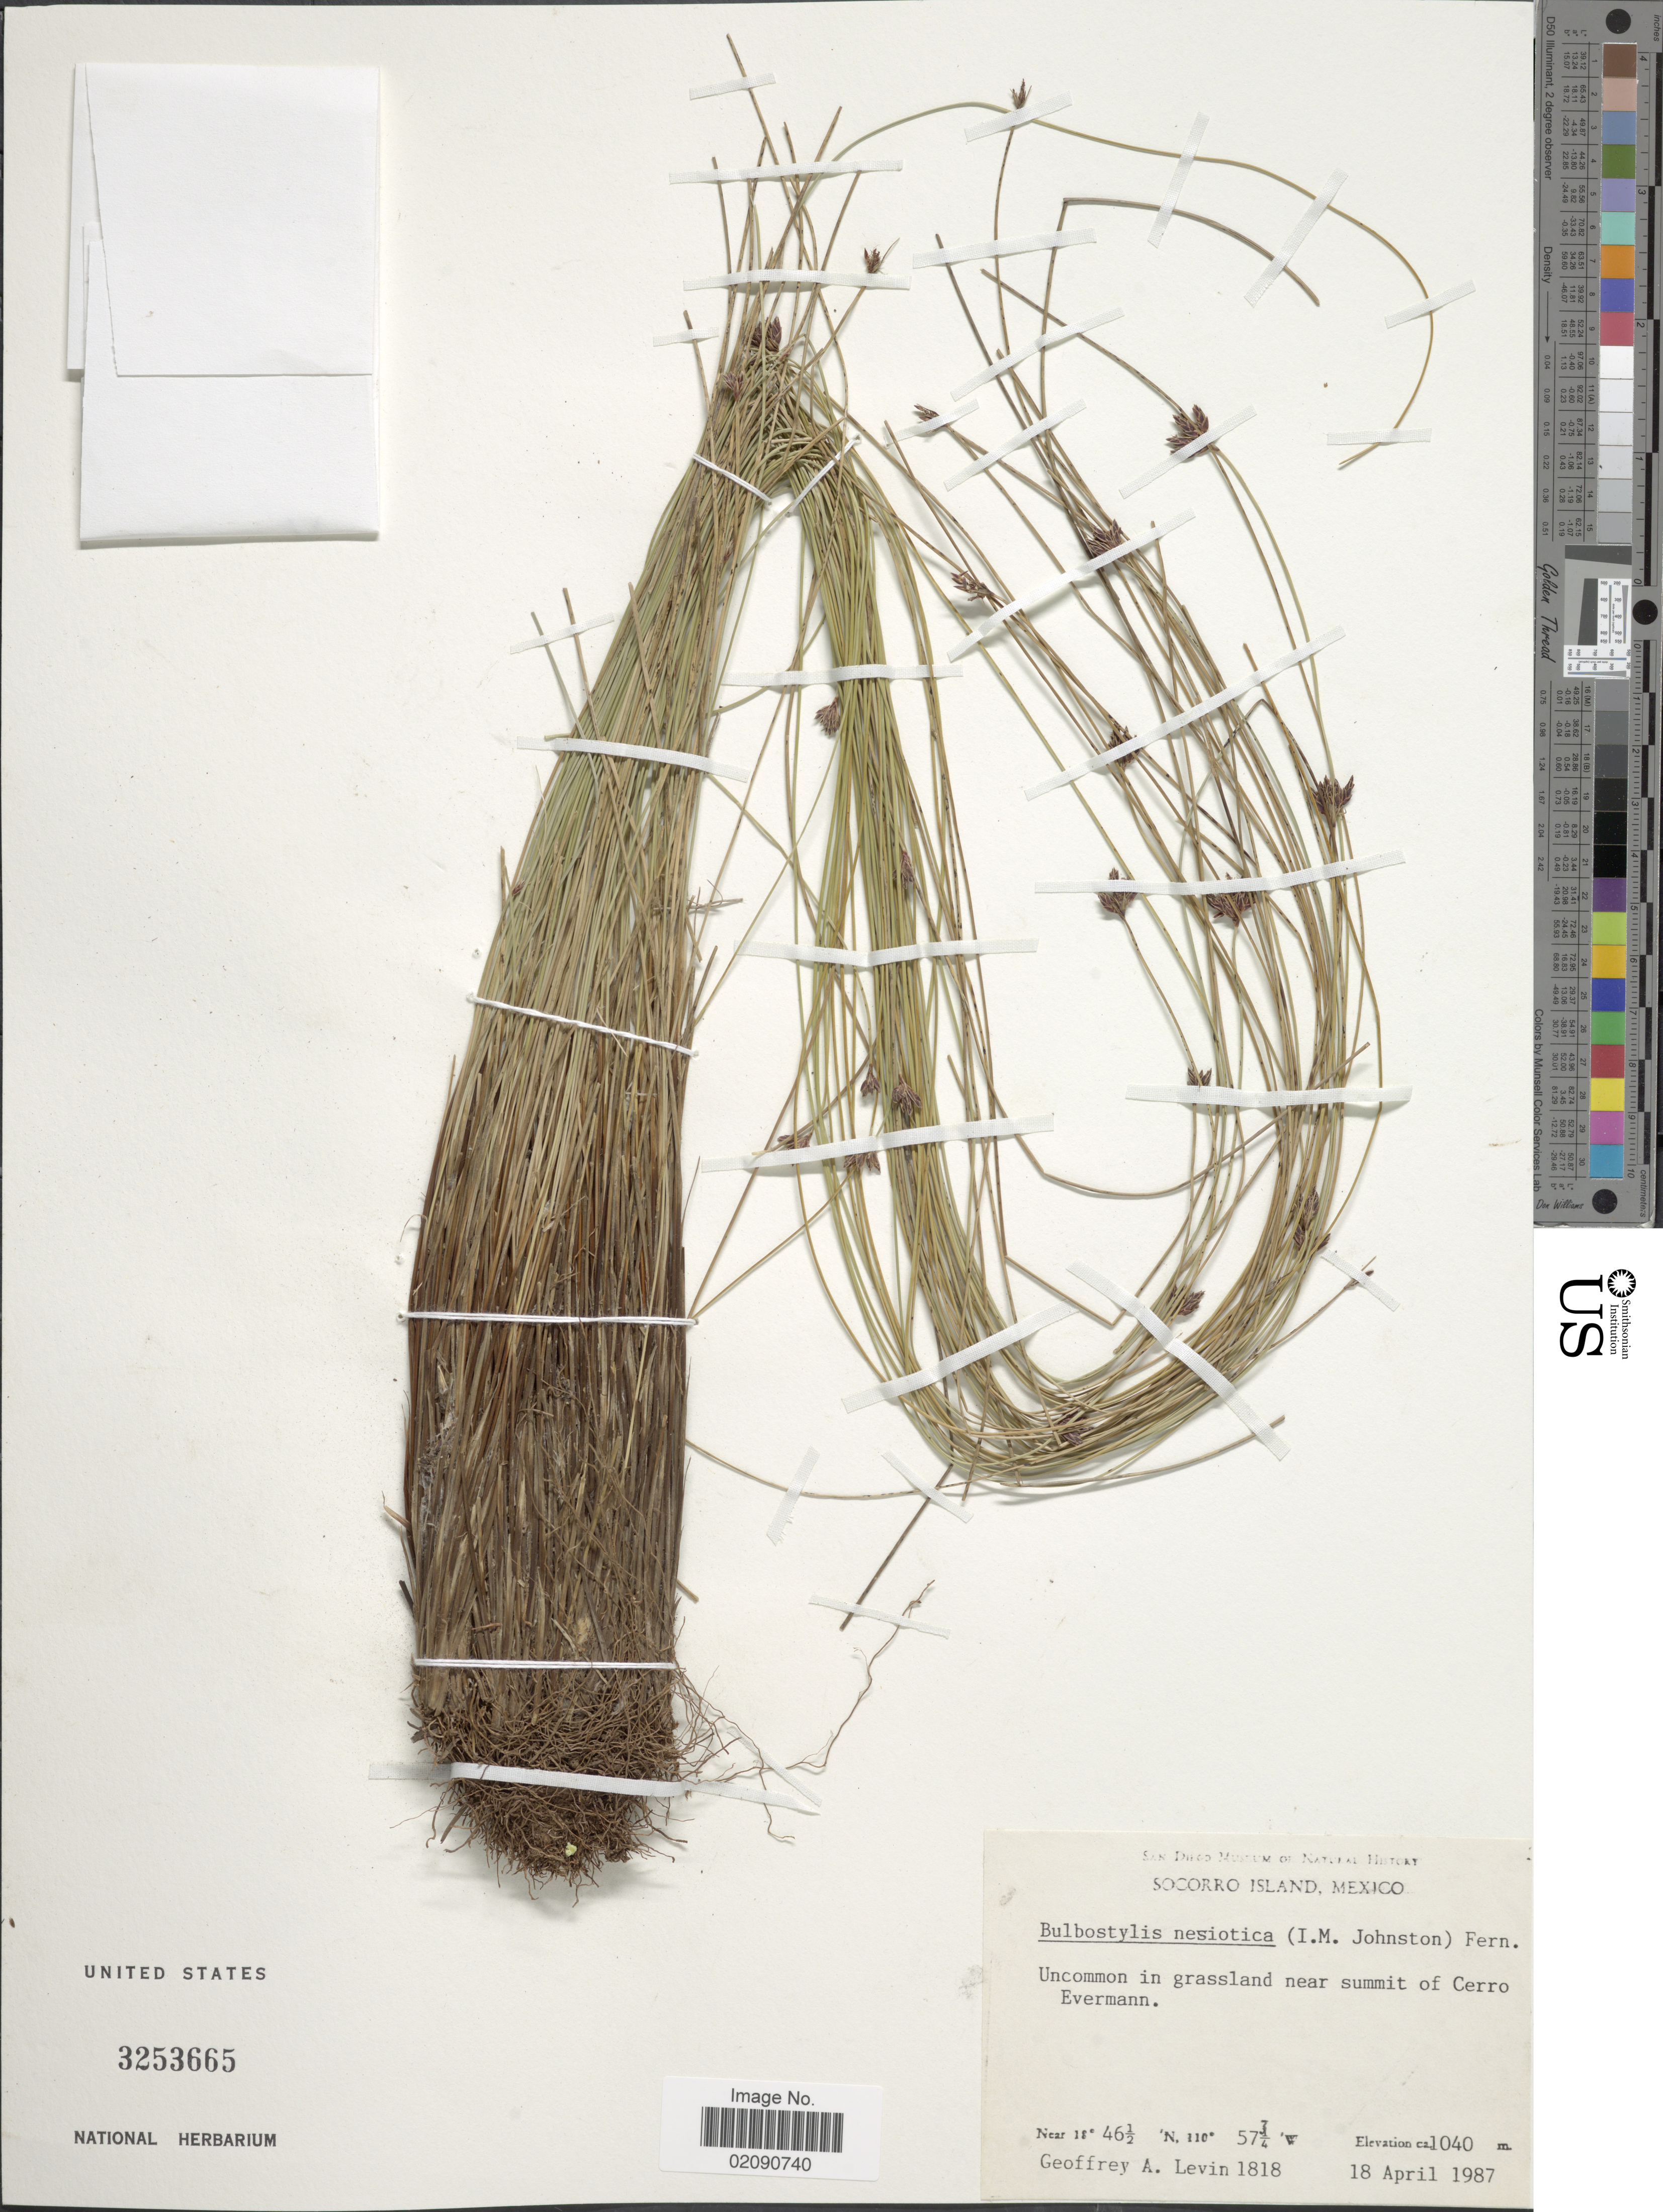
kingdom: Plantae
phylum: Tracheophyta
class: Liliopsida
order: Poales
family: Cyperaceae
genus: Bulbostylis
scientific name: Bulbostylis nesiotica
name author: (I.M. Johnst.) Fernald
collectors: G. Levin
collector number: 1818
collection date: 1987-04-18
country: Mexico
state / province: Colima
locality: Socorro Island. Uncommon in grassland near summit of Cerro Evermann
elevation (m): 1040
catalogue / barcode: US 3253665